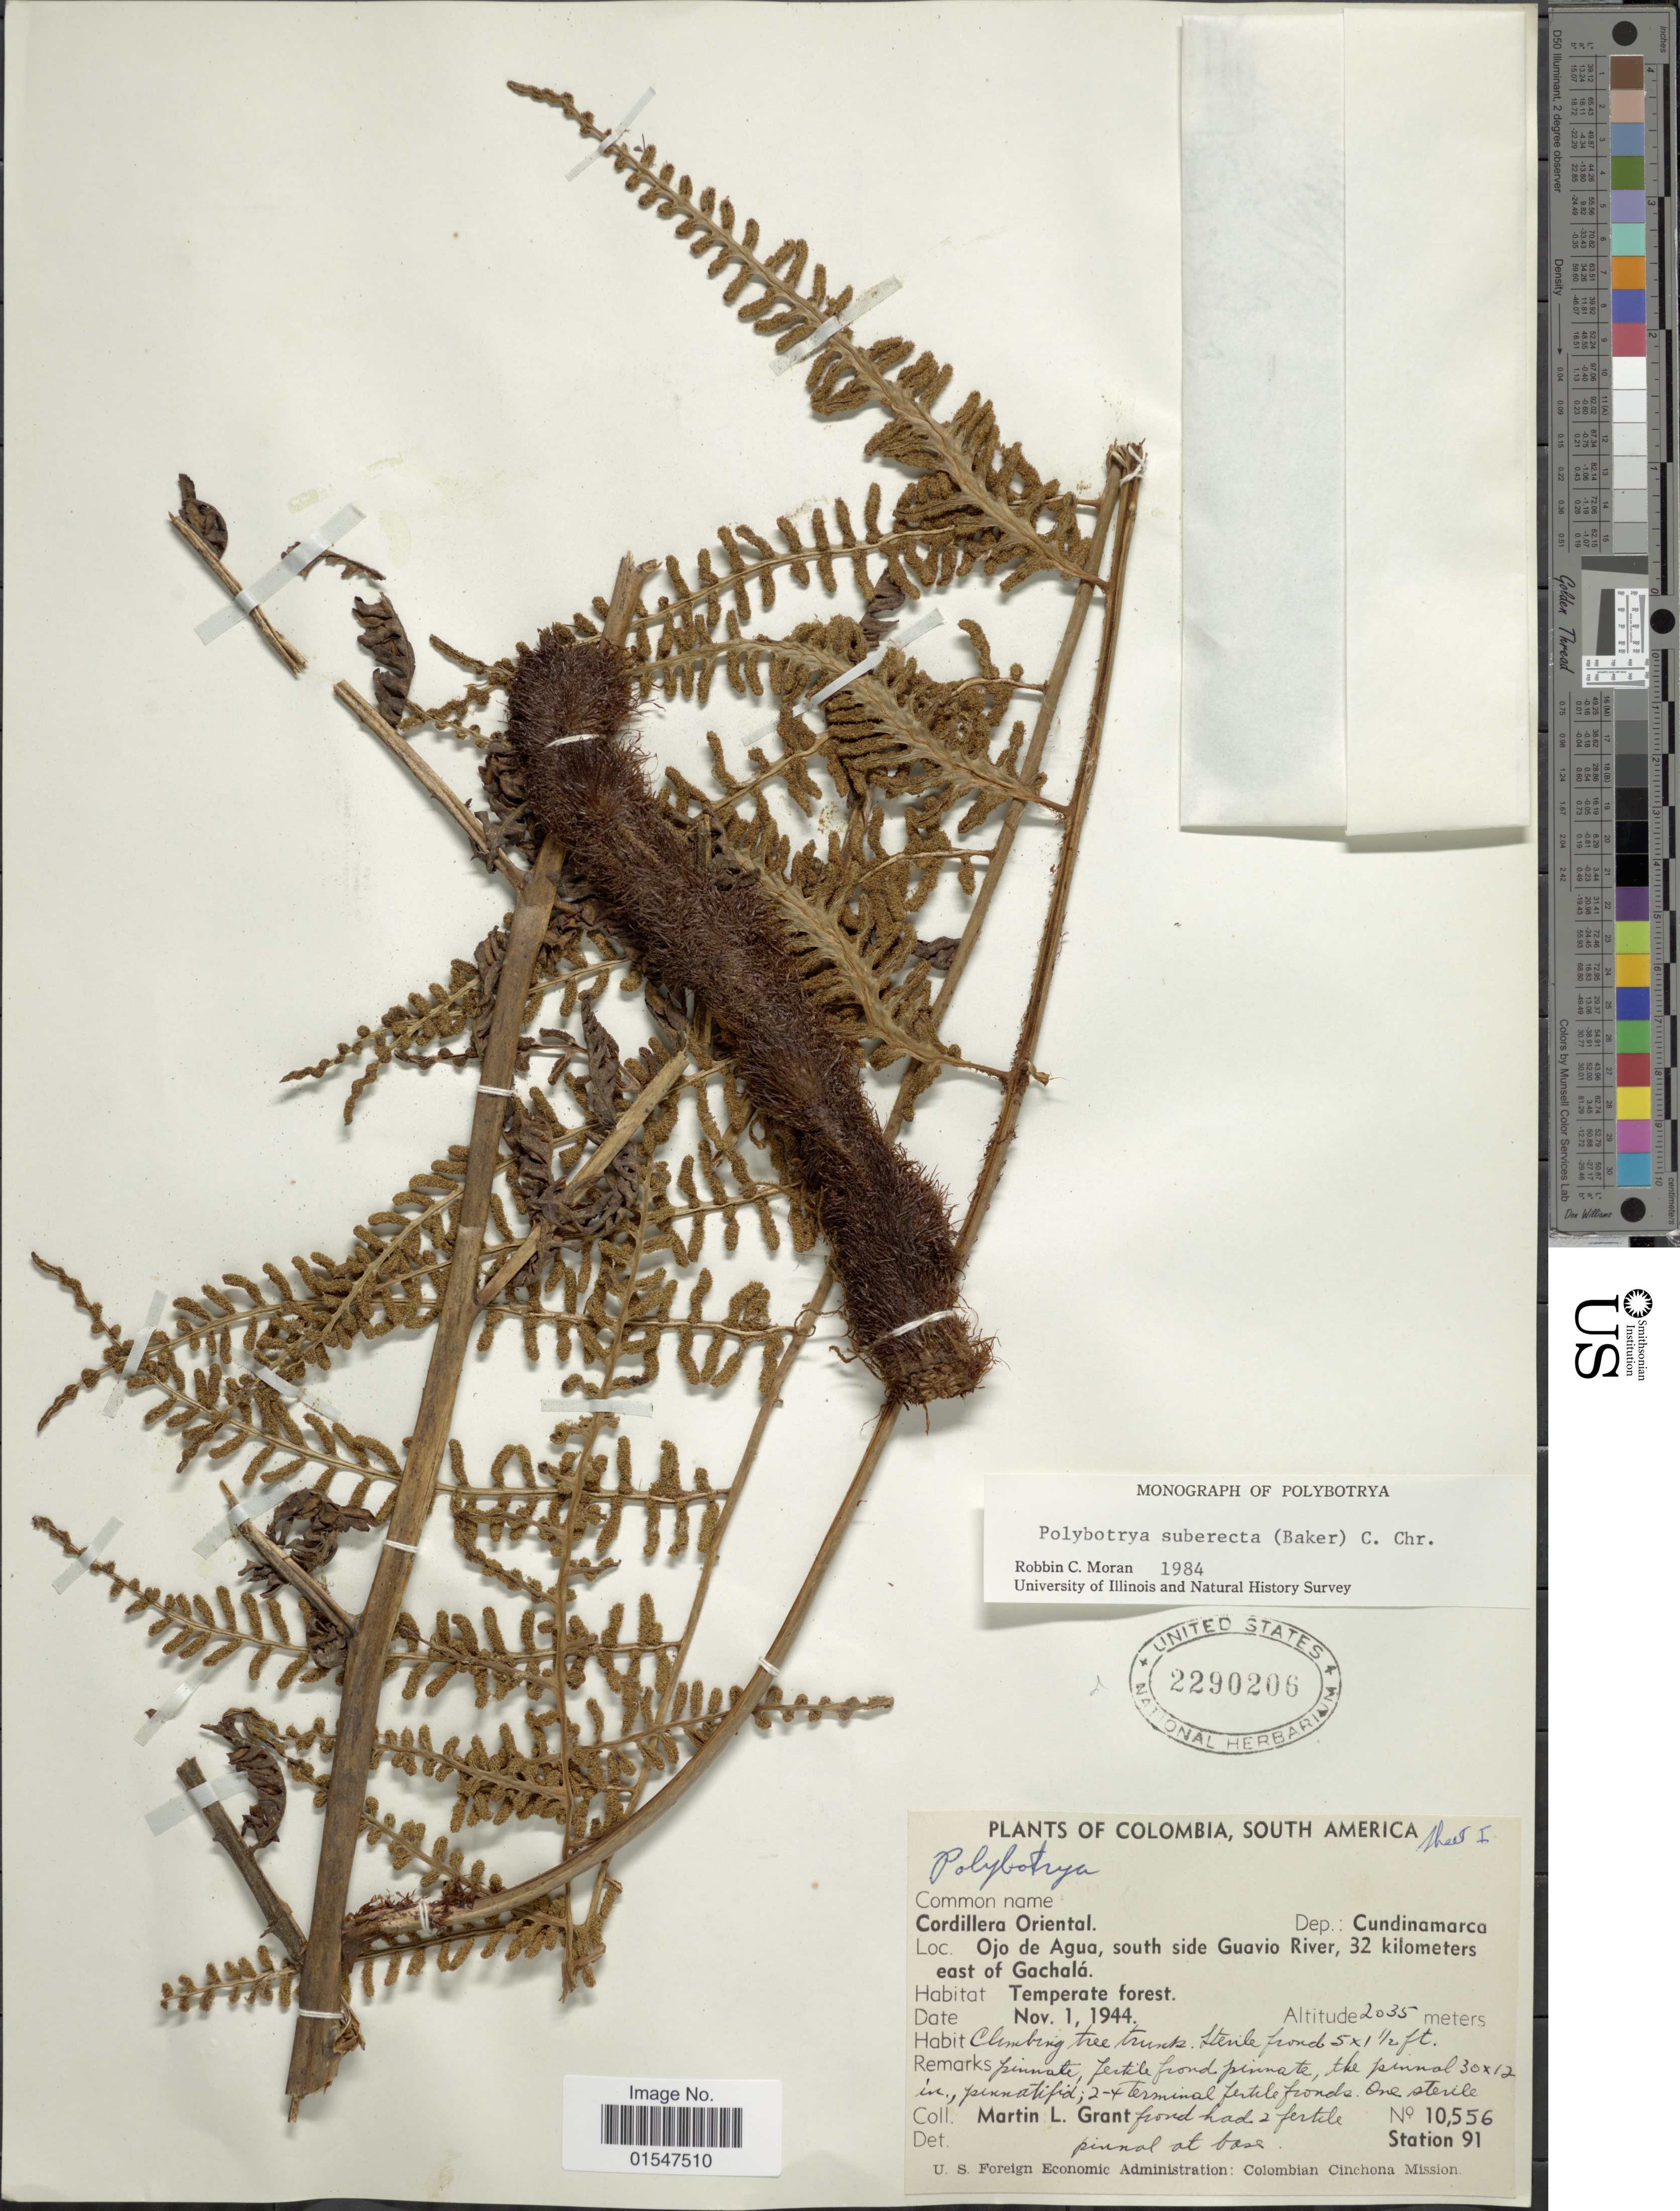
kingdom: Plantae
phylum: Tracheophyta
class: Polypodiopsida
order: Polypodiales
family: Dryopteridaceae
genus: Polybotrya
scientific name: Polybotrya suberecta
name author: (Baker) C. Chr.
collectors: M. L. Grant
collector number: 10556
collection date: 1944-11-01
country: Colombia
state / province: Cundinamarca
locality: Colombia, South America, Cordillera Oriental, Ojo de Agua, south side Guavio River, 32 kilometers east of Gachalá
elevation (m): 2035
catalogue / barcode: US 2290206